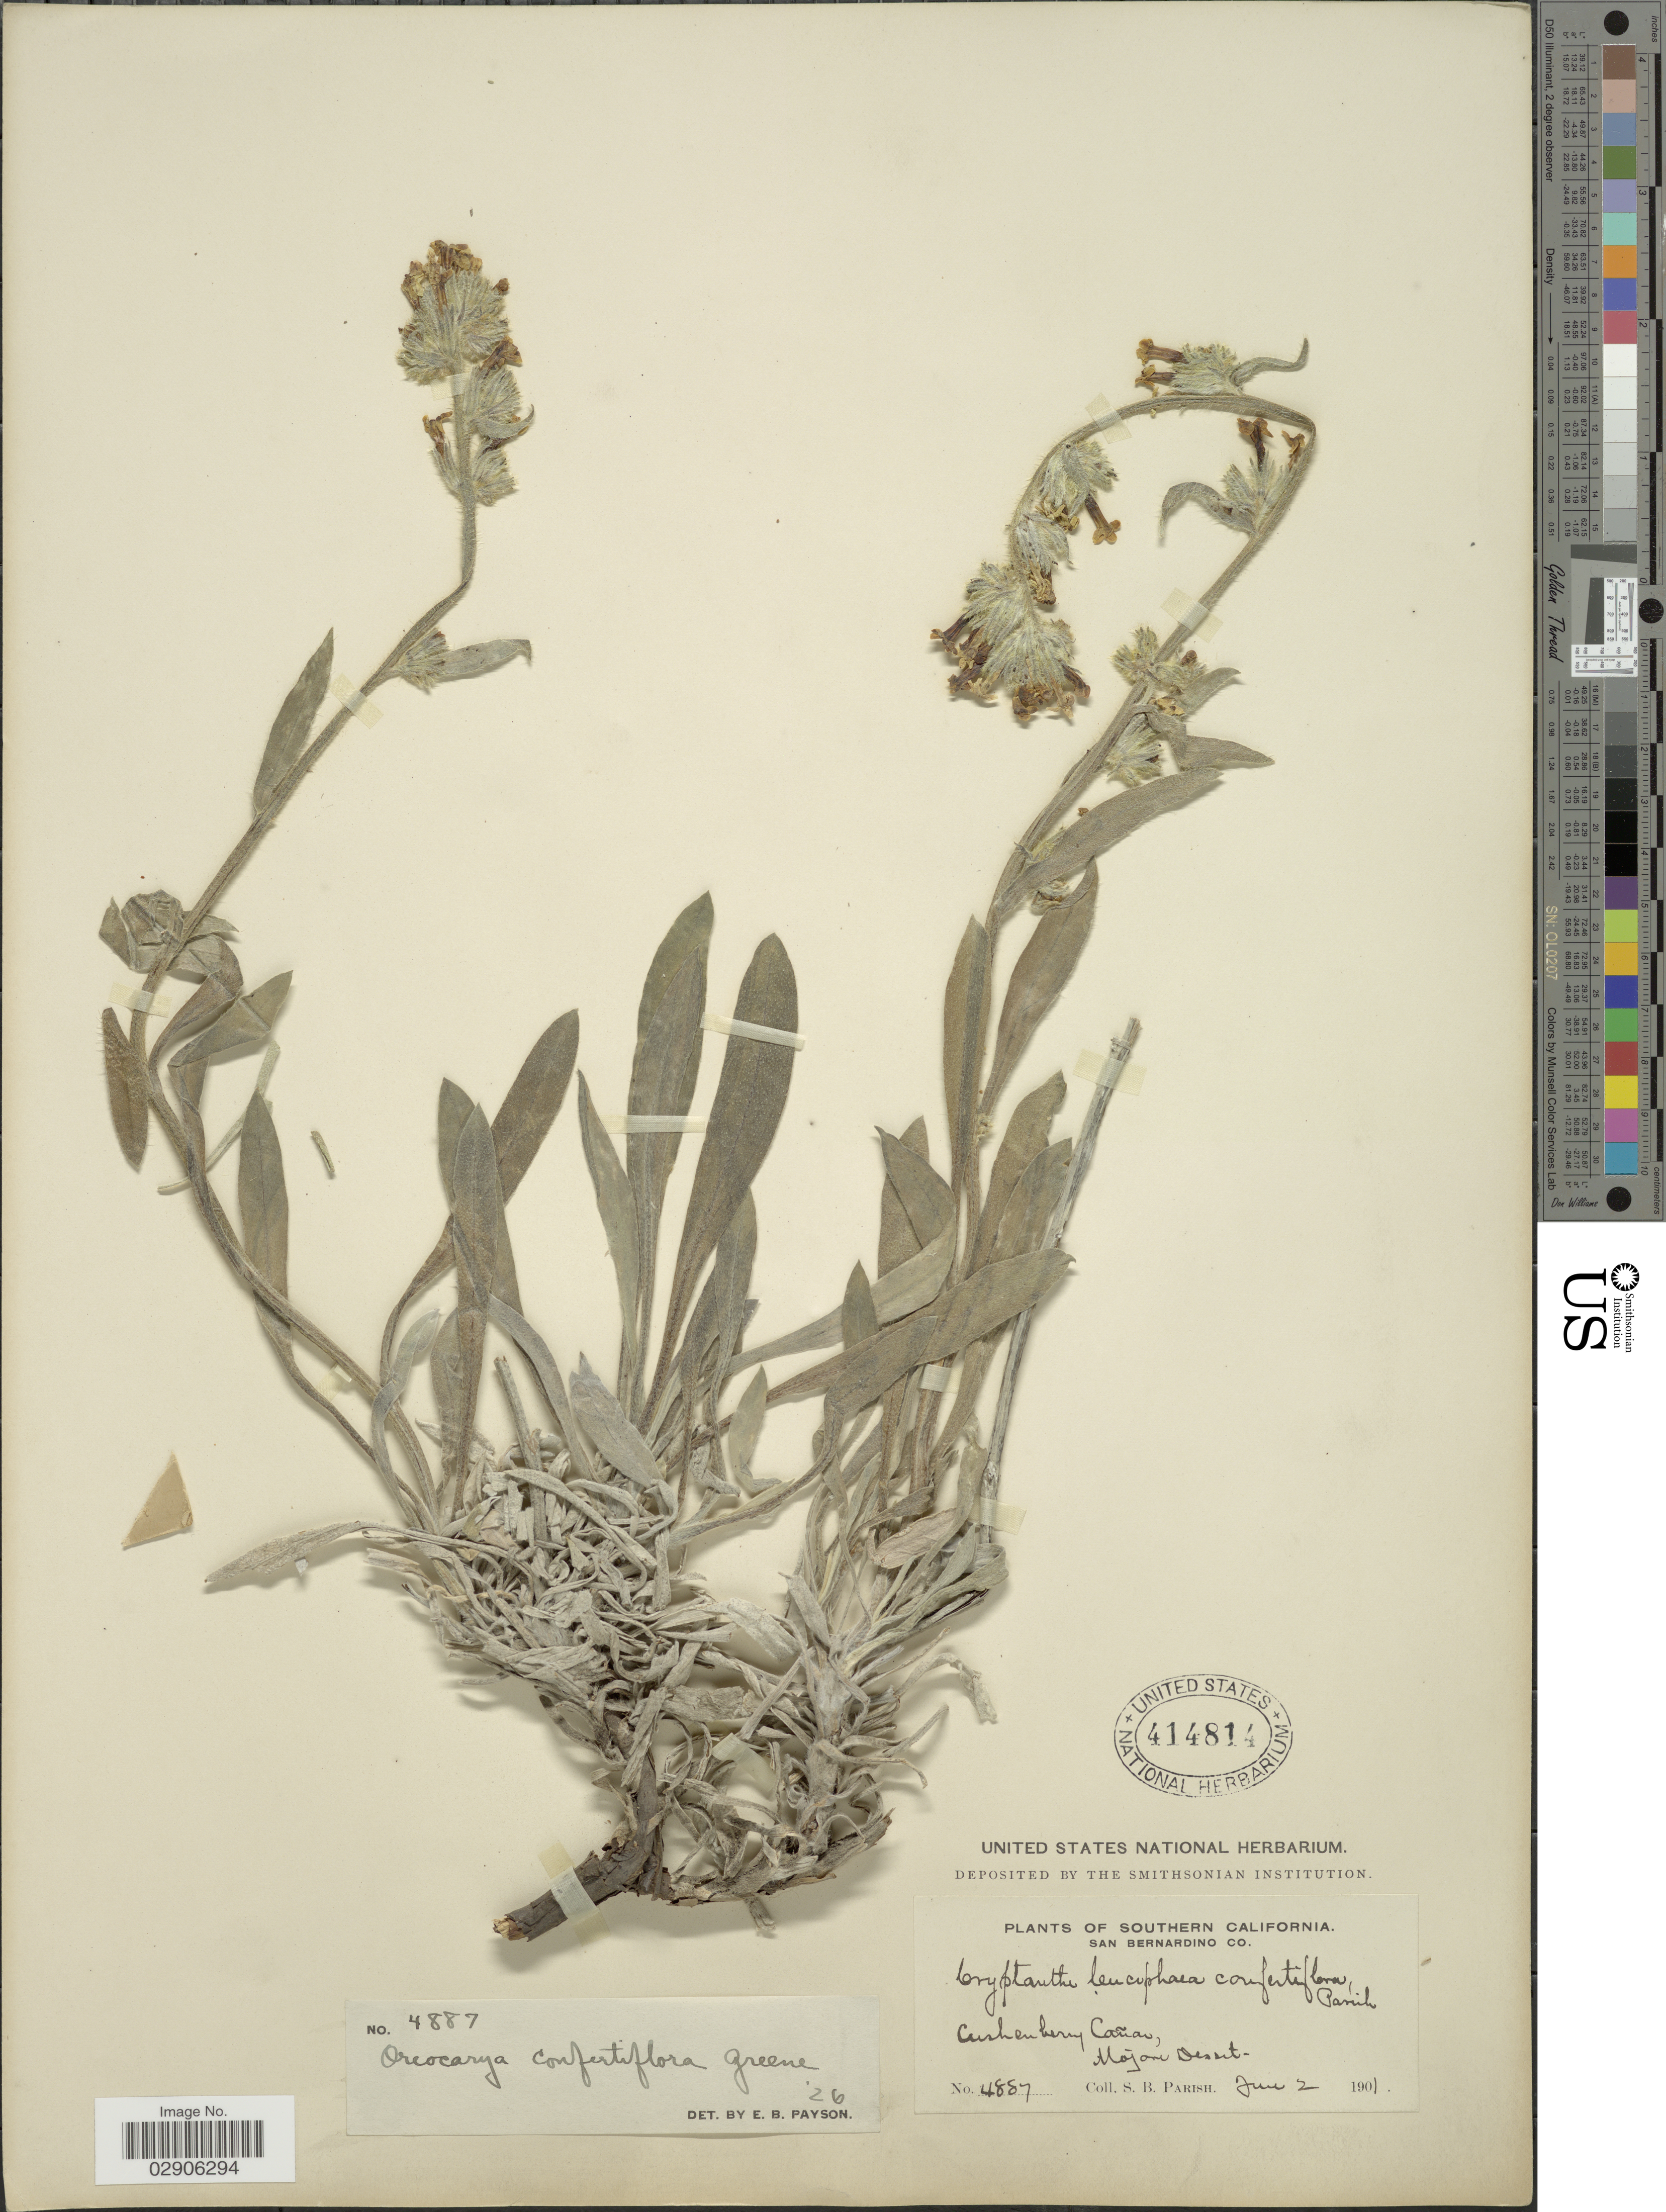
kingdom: Plantae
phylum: Tracheophyta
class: Magnoliopsida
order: Boraginales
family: Boraginaceae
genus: Oreocarya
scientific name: Oreocarya confertiflora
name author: Greene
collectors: S. B. Parish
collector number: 4887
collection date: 1901-06-02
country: United States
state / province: California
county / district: San Bernardino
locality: Southern California, San Bernardino Co., Mojave Desert.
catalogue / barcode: US 414814